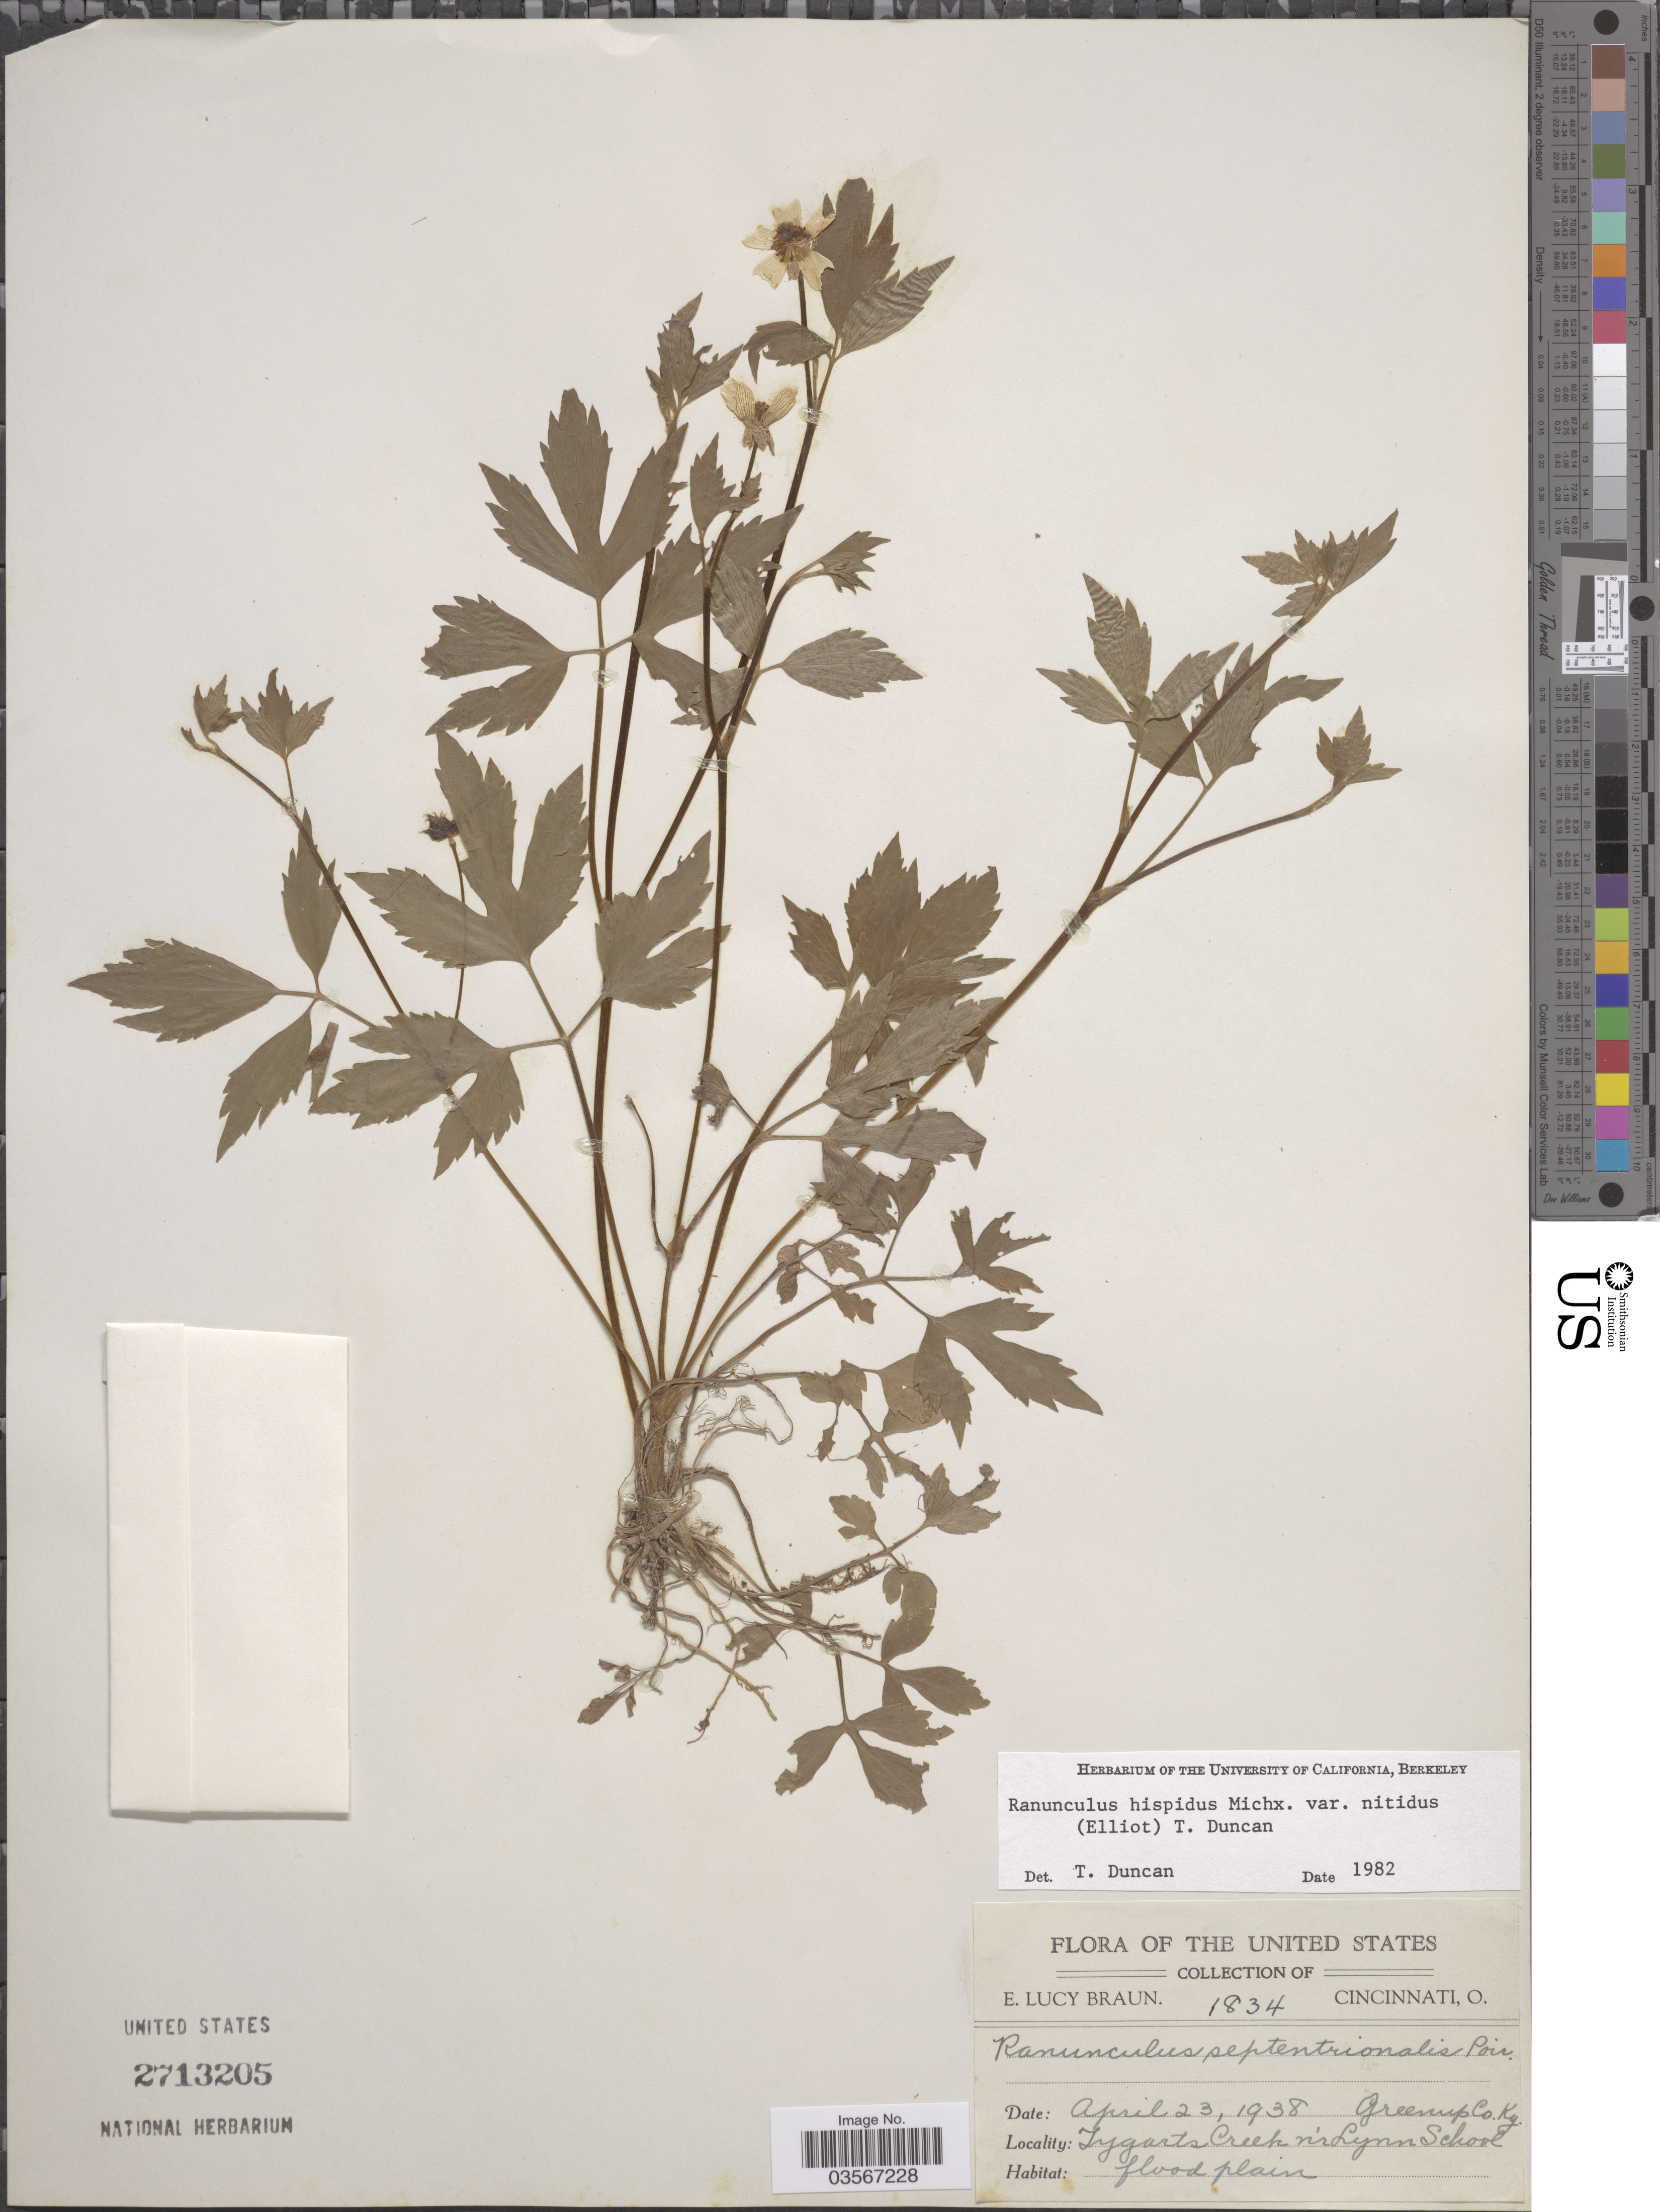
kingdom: Plantae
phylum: Tracheophyta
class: Magnoliopsida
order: Ranunculales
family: Ranunculaceae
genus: Ranunculus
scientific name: Ranunculus hispidus var. nitidus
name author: (Chapm.) T. Duncan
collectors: E. L. Braun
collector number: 1834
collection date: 1938-04-23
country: United States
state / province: Kentucky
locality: Greenup Co. Tygarts Creek n'r Lynn School.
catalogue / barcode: US 2713205